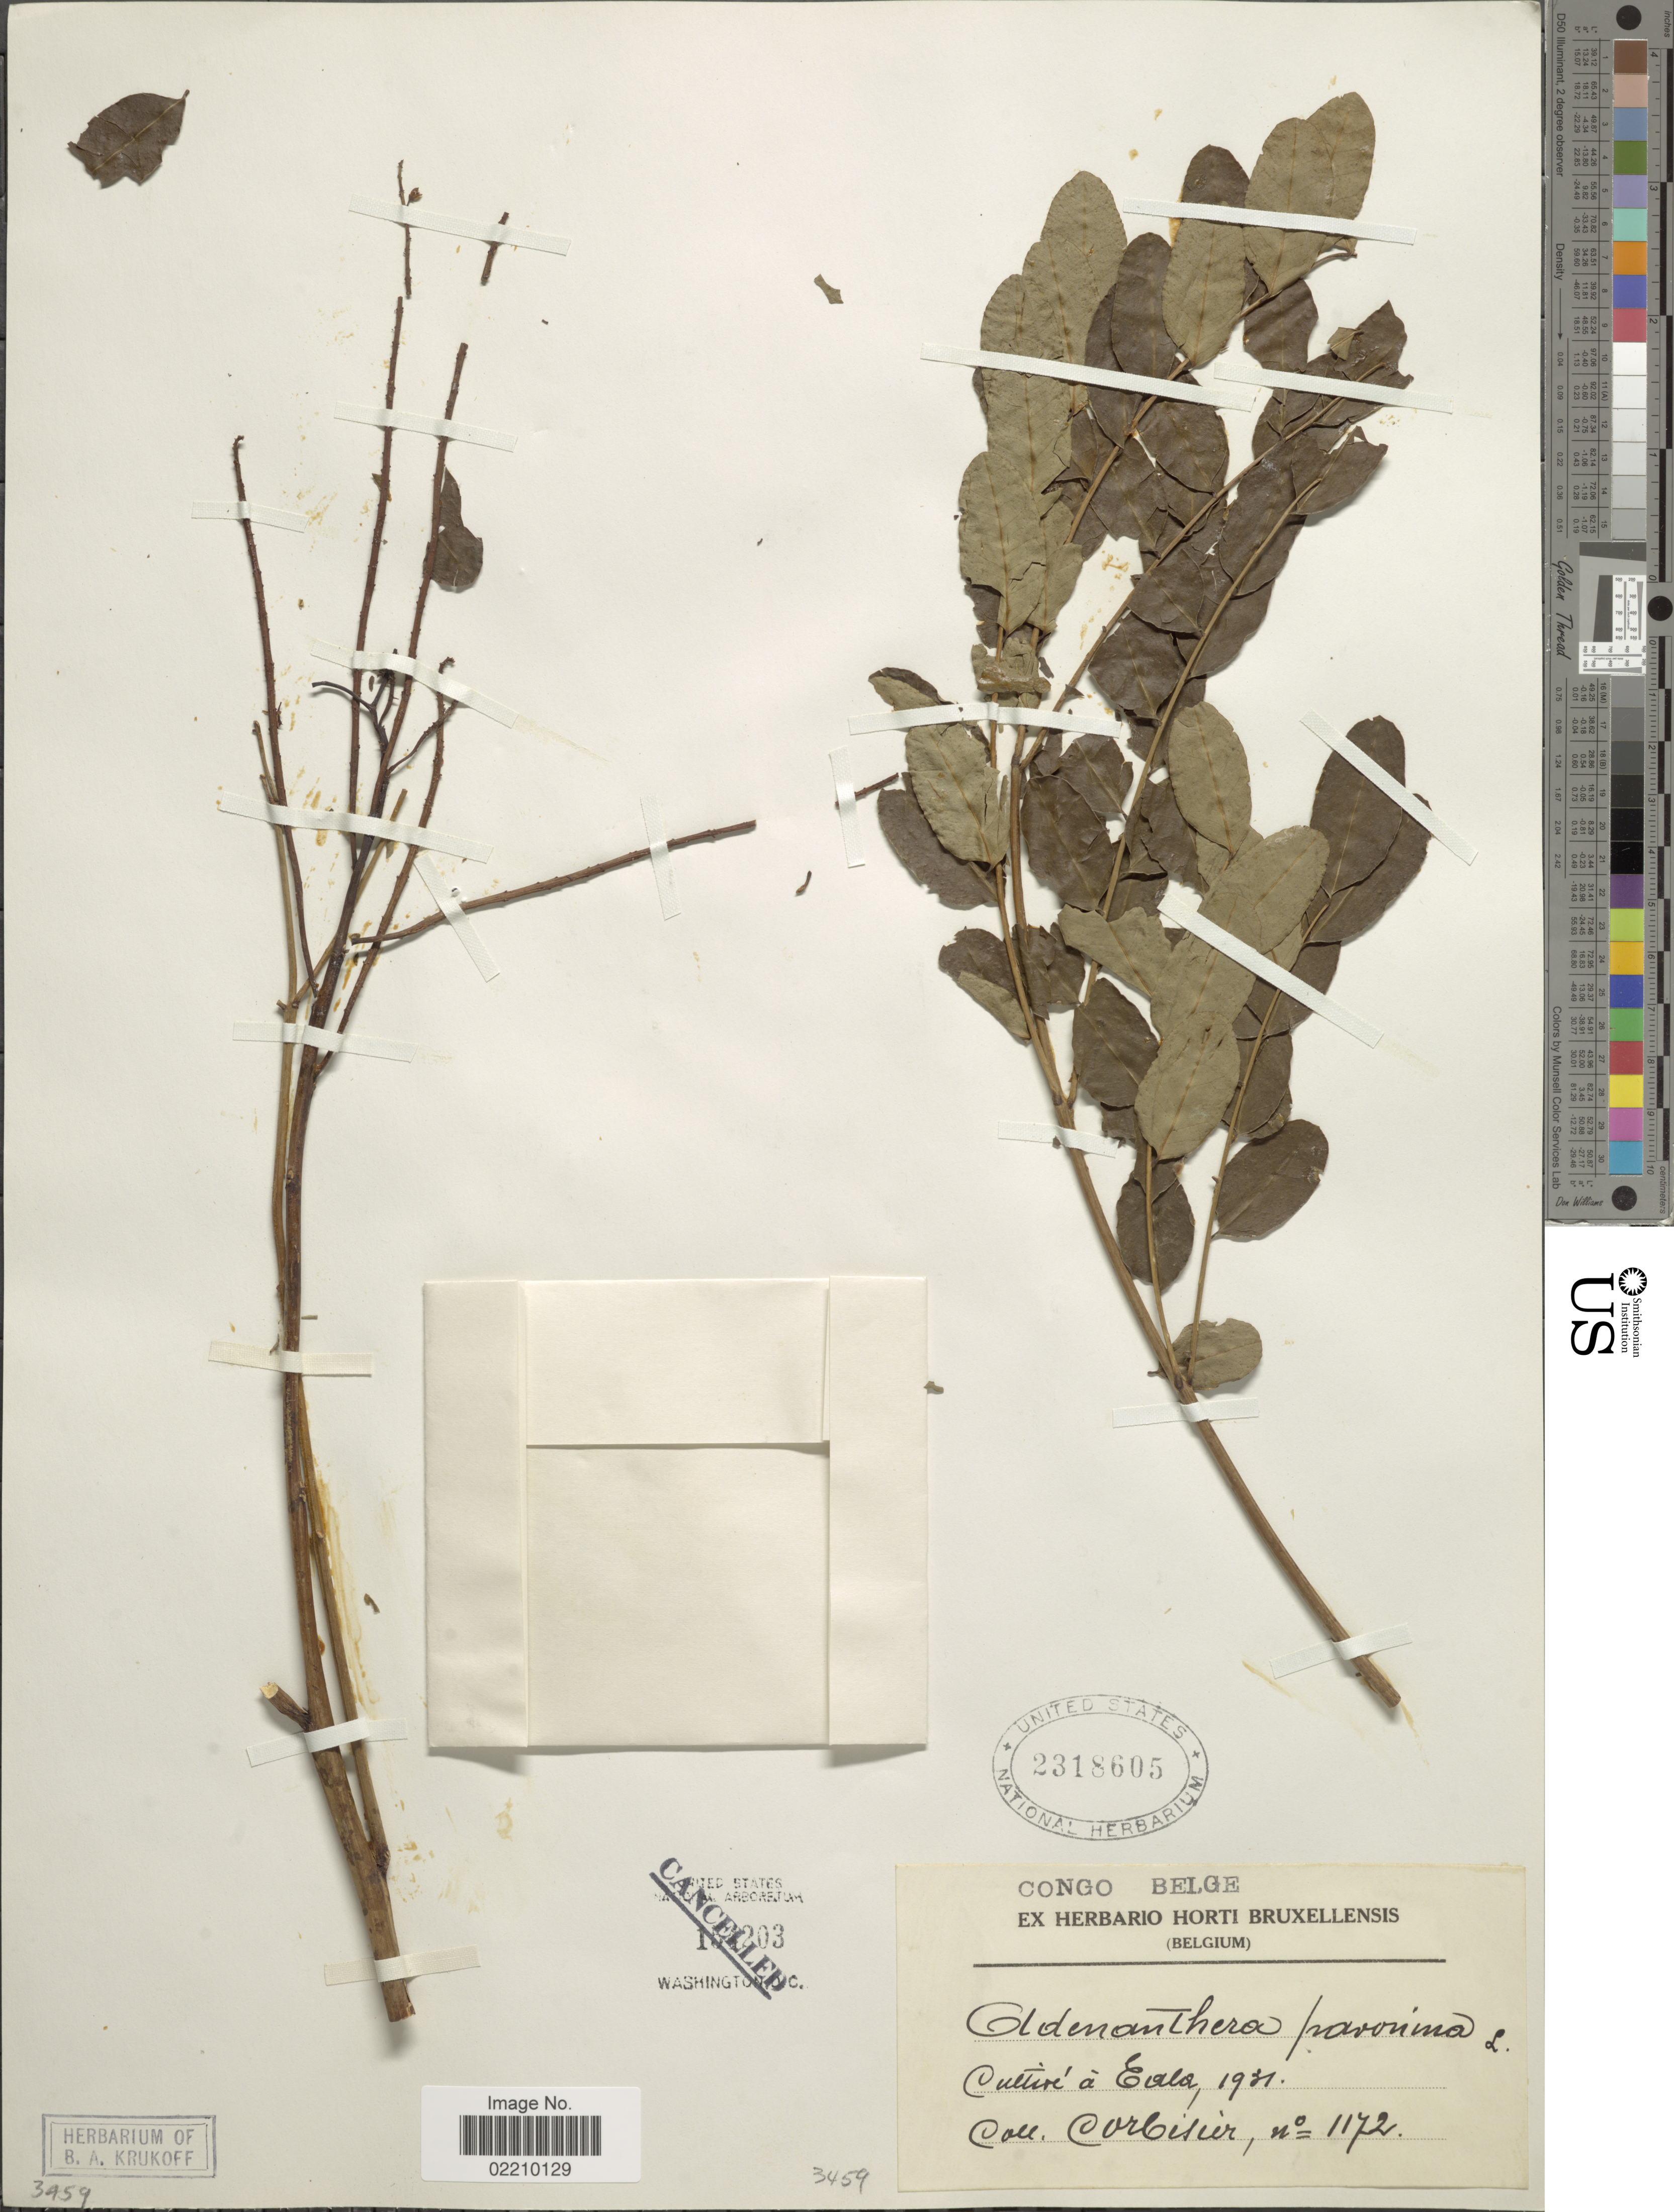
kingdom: Plantae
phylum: Tracheophyta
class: Magnoliopsida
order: Fabales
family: Fabaceae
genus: Adenanthera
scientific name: Adenanthera pavonina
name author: L.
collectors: -. Corbisier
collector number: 1172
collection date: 1931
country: Congo, Democratic Republic of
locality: Congo Belge, Cultive a Eala.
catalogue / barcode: US 2318605